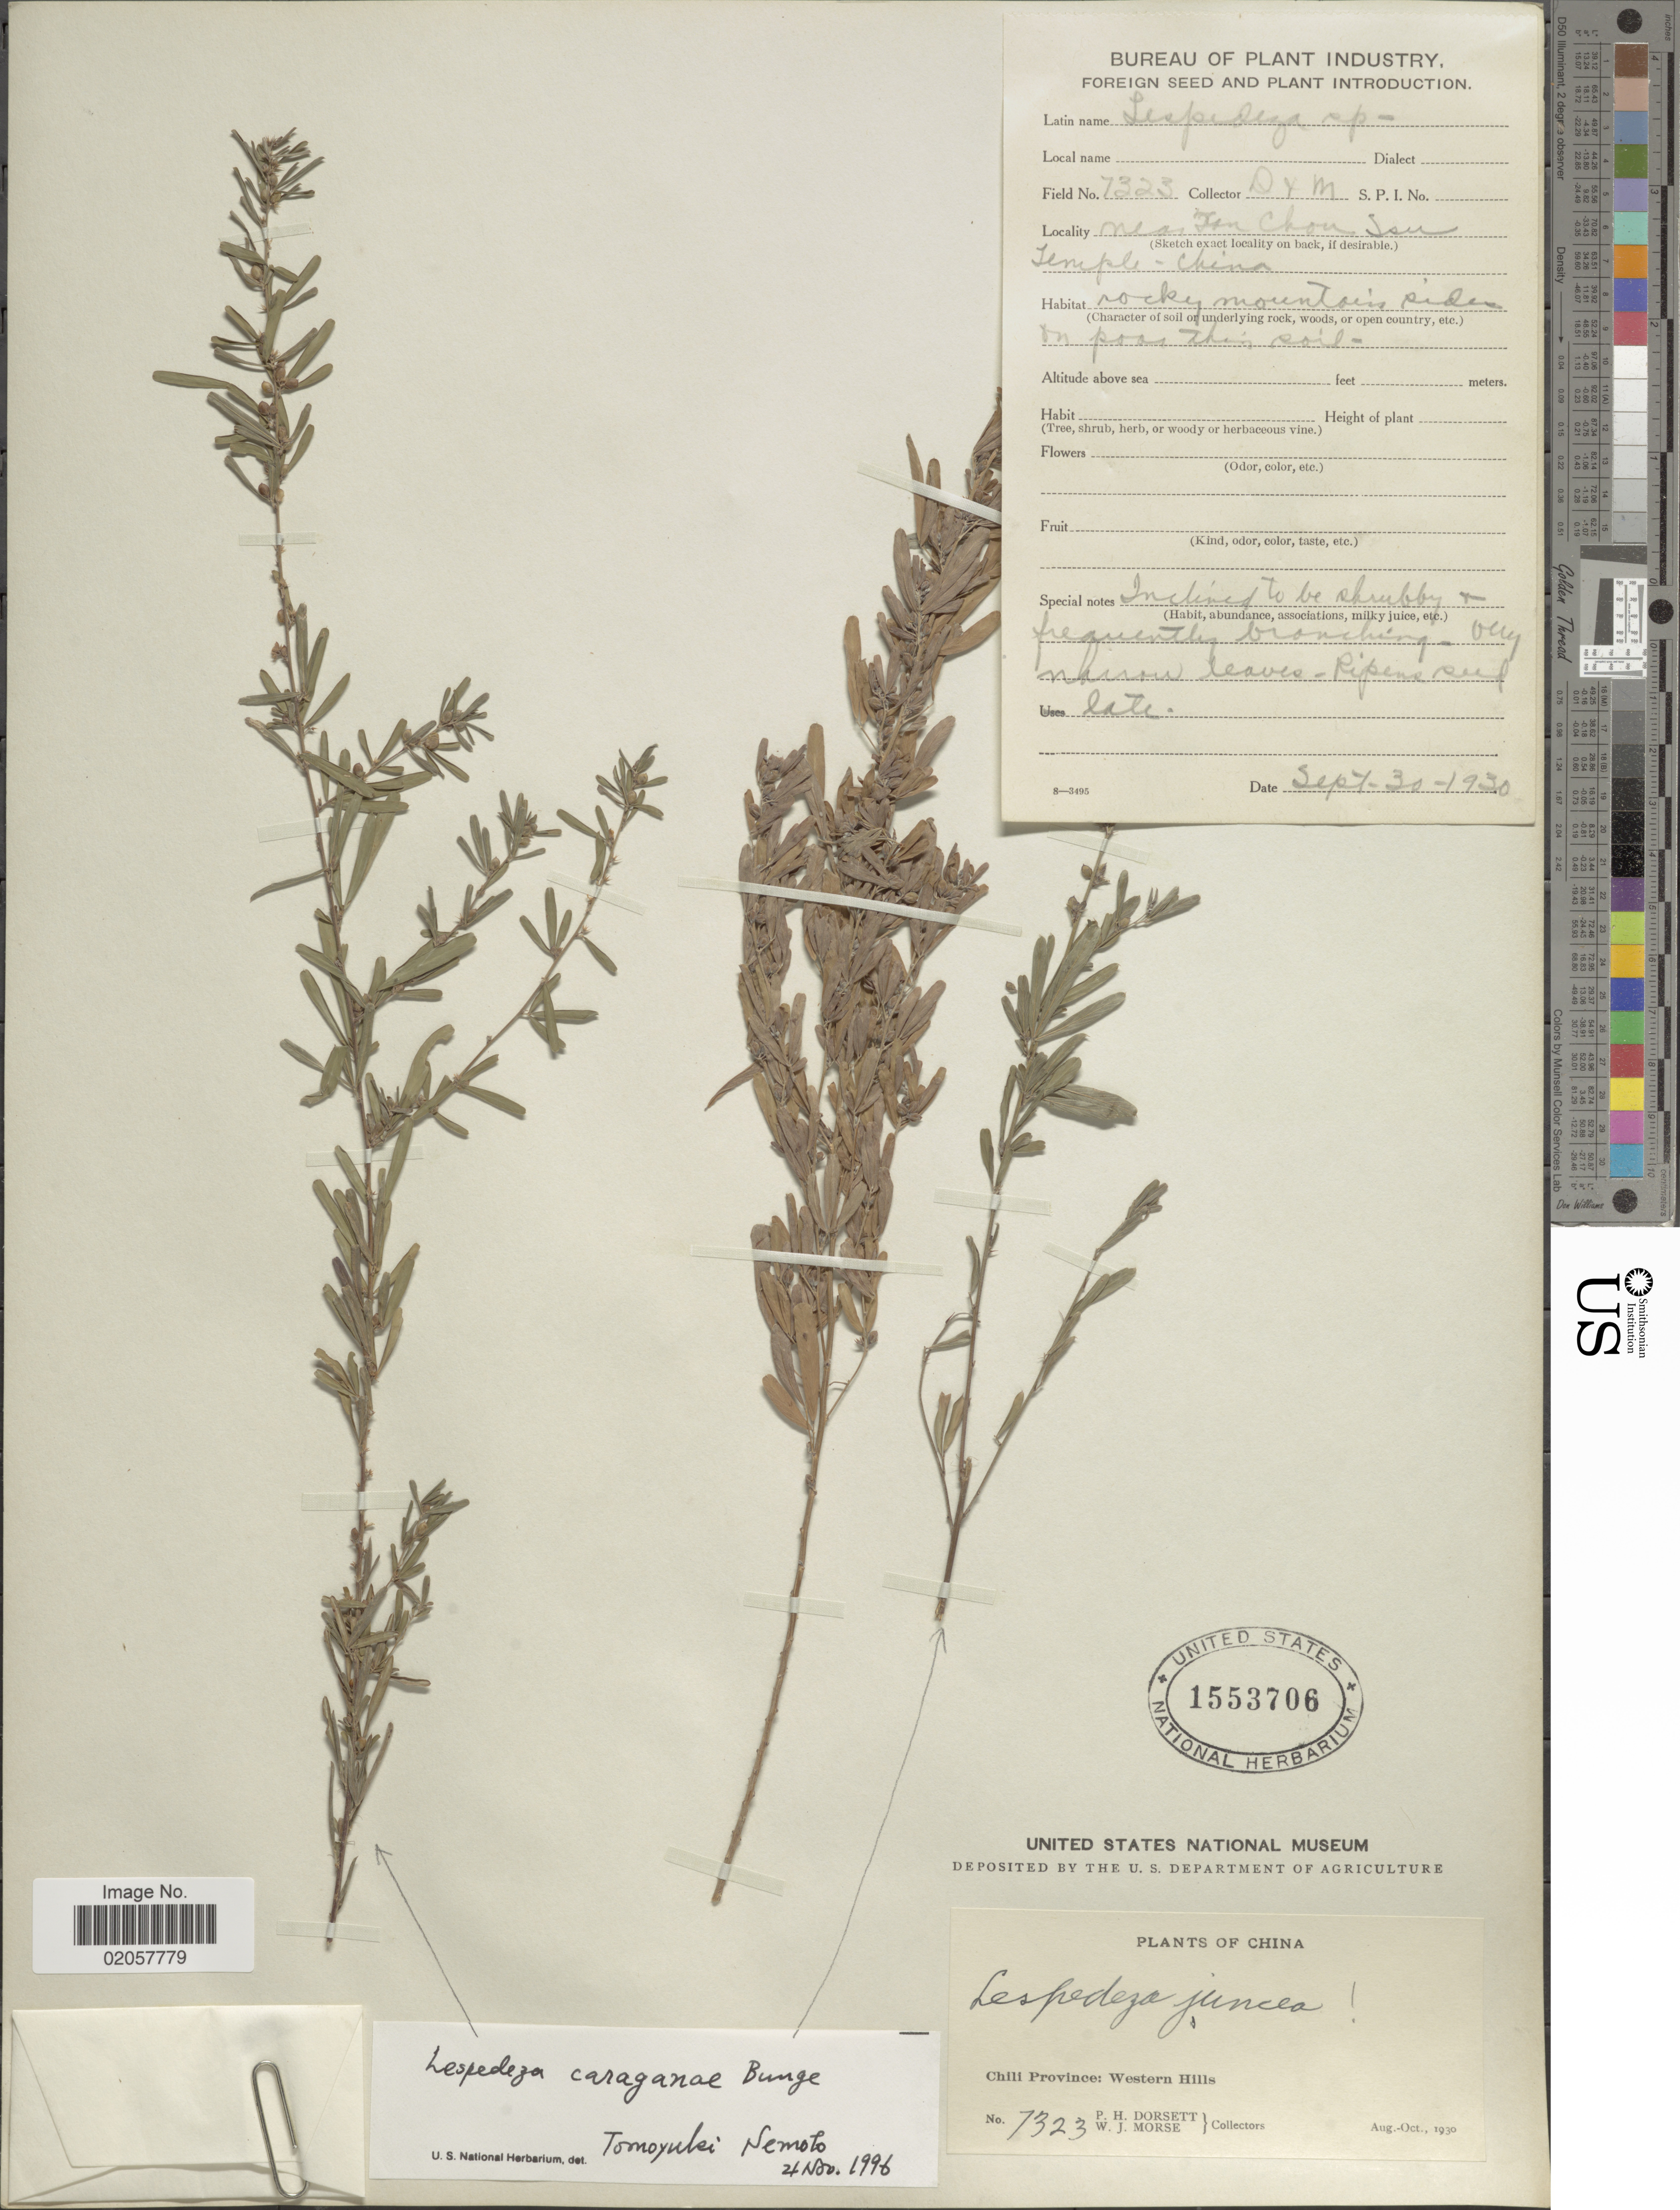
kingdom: Plantae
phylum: Tracheophyta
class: Magnoliopsida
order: Fabales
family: Fabaceae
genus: Lespedeza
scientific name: Lespedeza caraganae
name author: Bunge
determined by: Nemoto, Tomoyuki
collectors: P. H. Dorsett & W. J. Morse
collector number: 7323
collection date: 1930-09-30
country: China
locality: Chili Province: Western Hills, near Tan Choun Tsu, Temple-china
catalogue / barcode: US 1553706